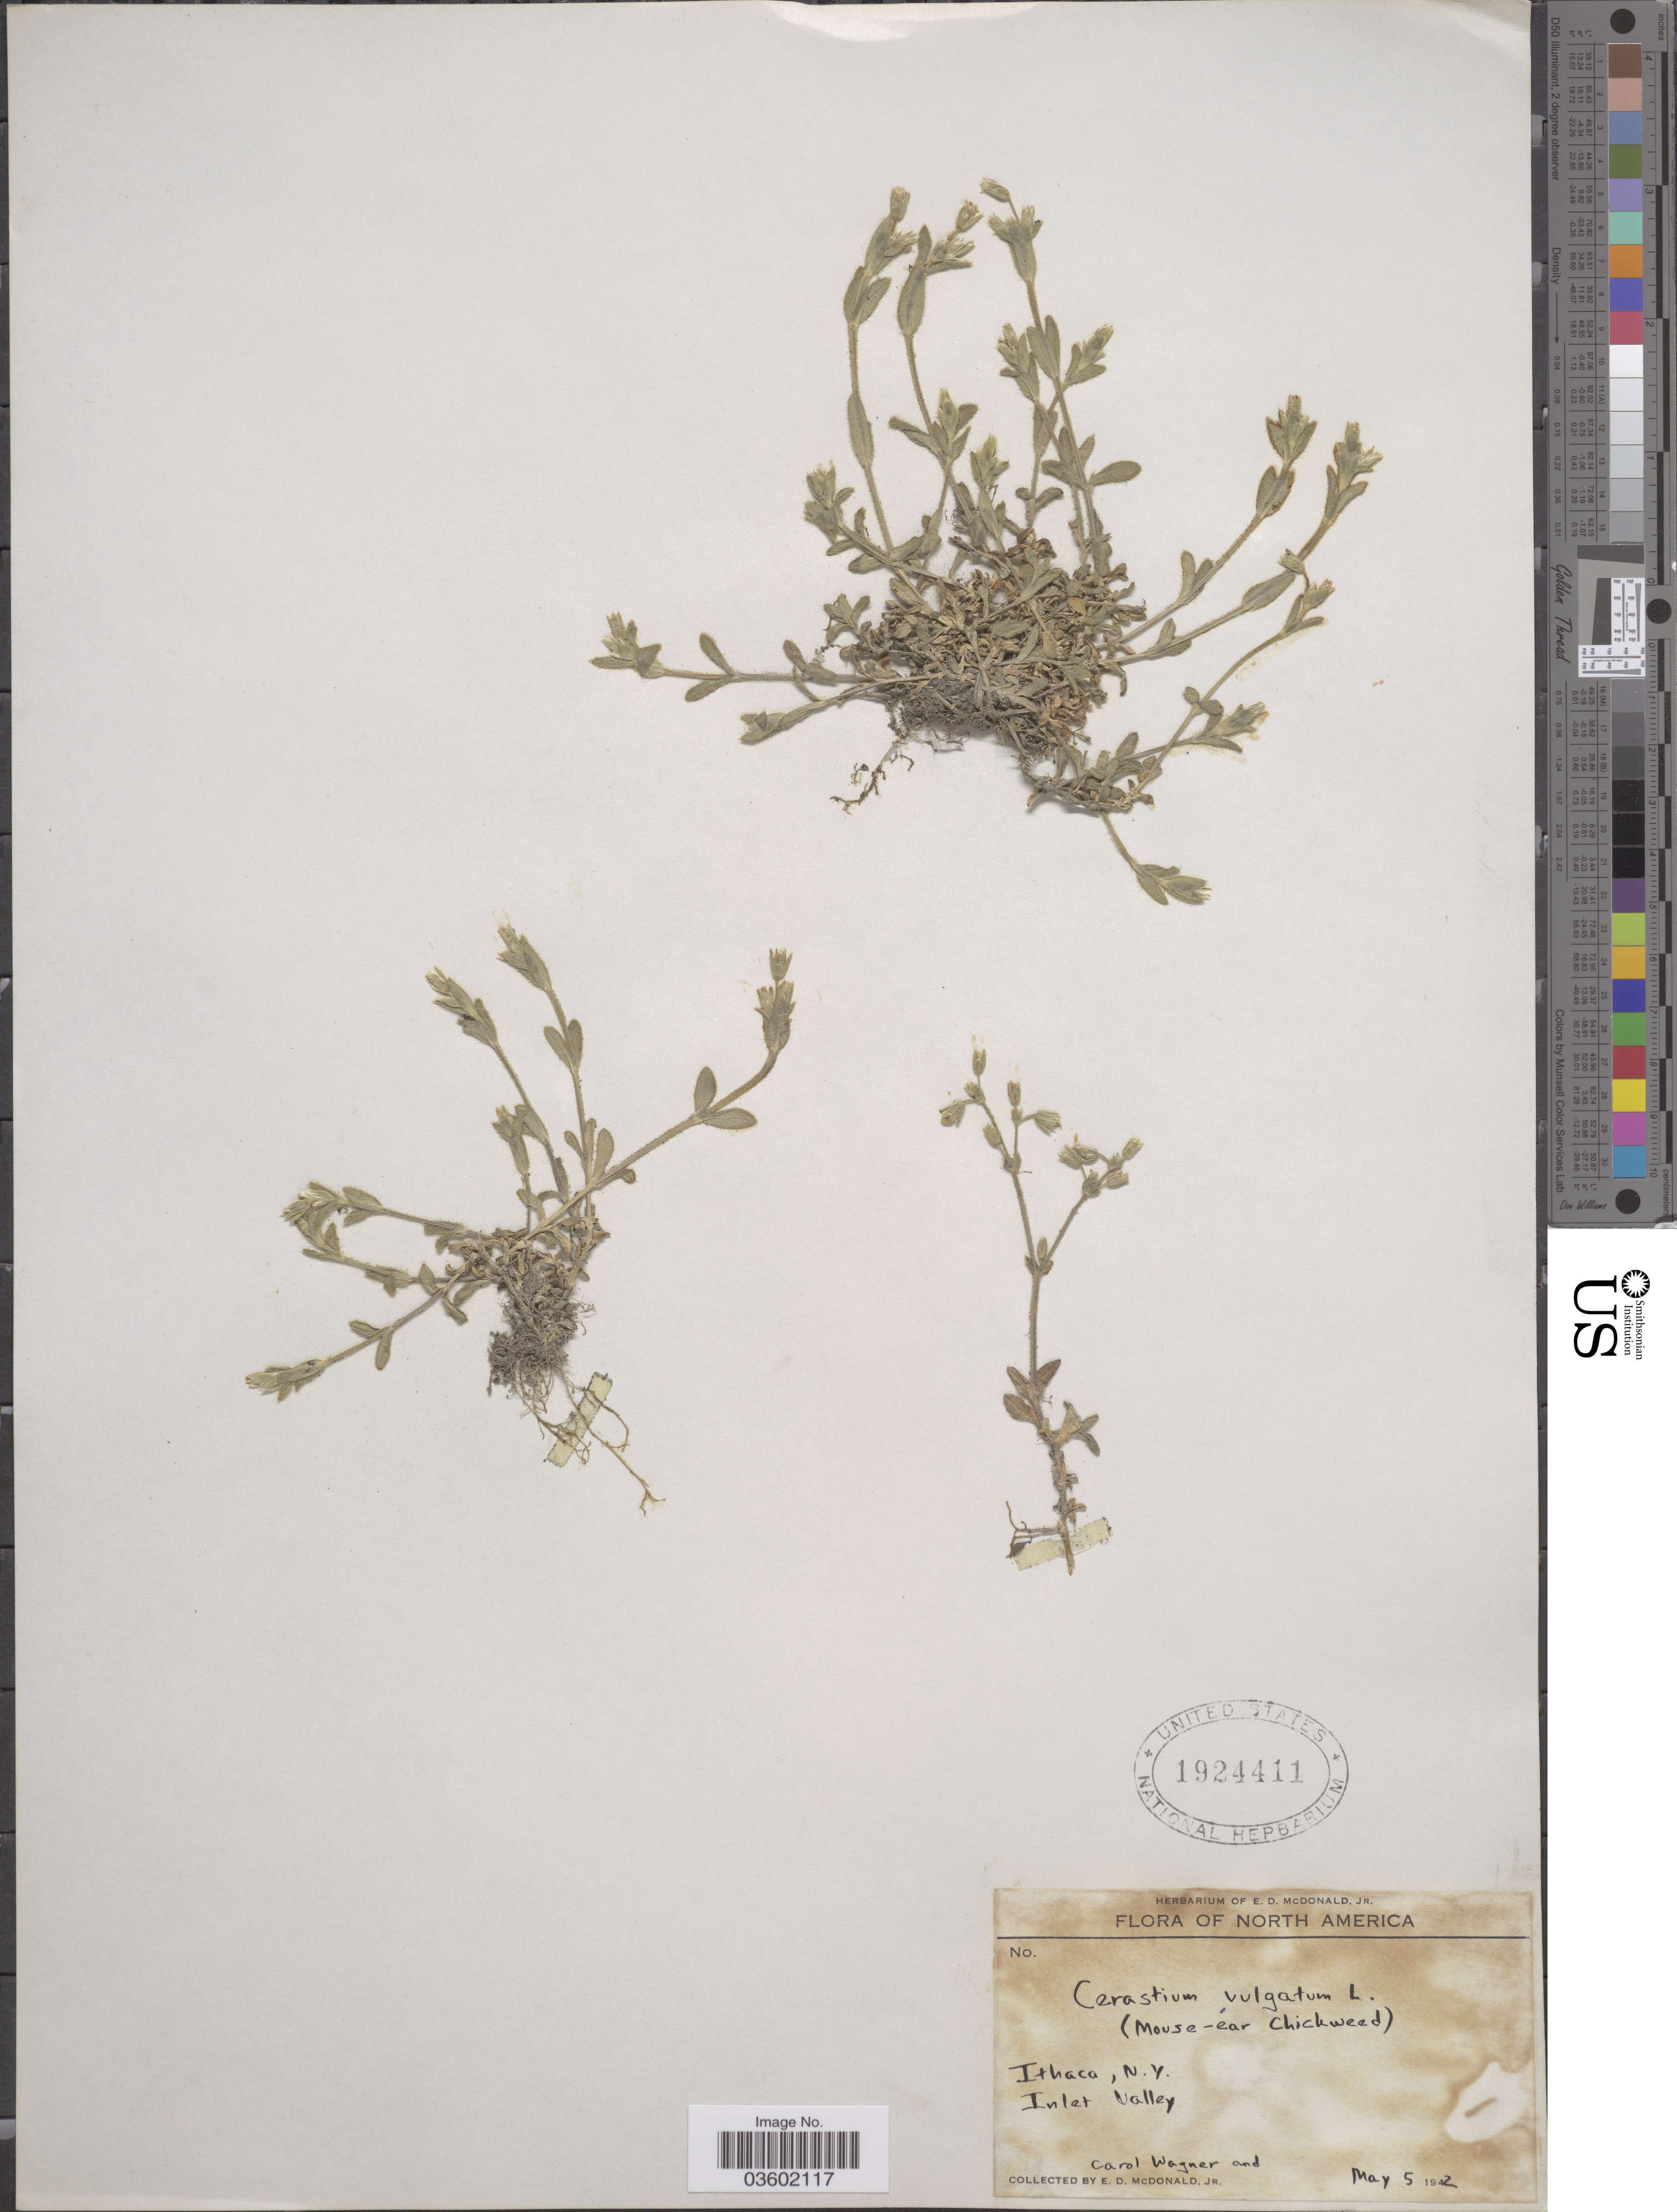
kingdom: Plantae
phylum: Tracheophyta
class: Magnoliopsida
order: Caryophyllales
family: Caryophyllaceae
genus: Cerastium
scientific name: Cerastium vulgatum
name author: L.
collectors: C. Wagner & E. D. McDonald Jr.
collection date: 1942-05-05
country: United States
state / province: New York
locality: Ithaca, Inlet Valley.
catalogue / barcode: US 1924411